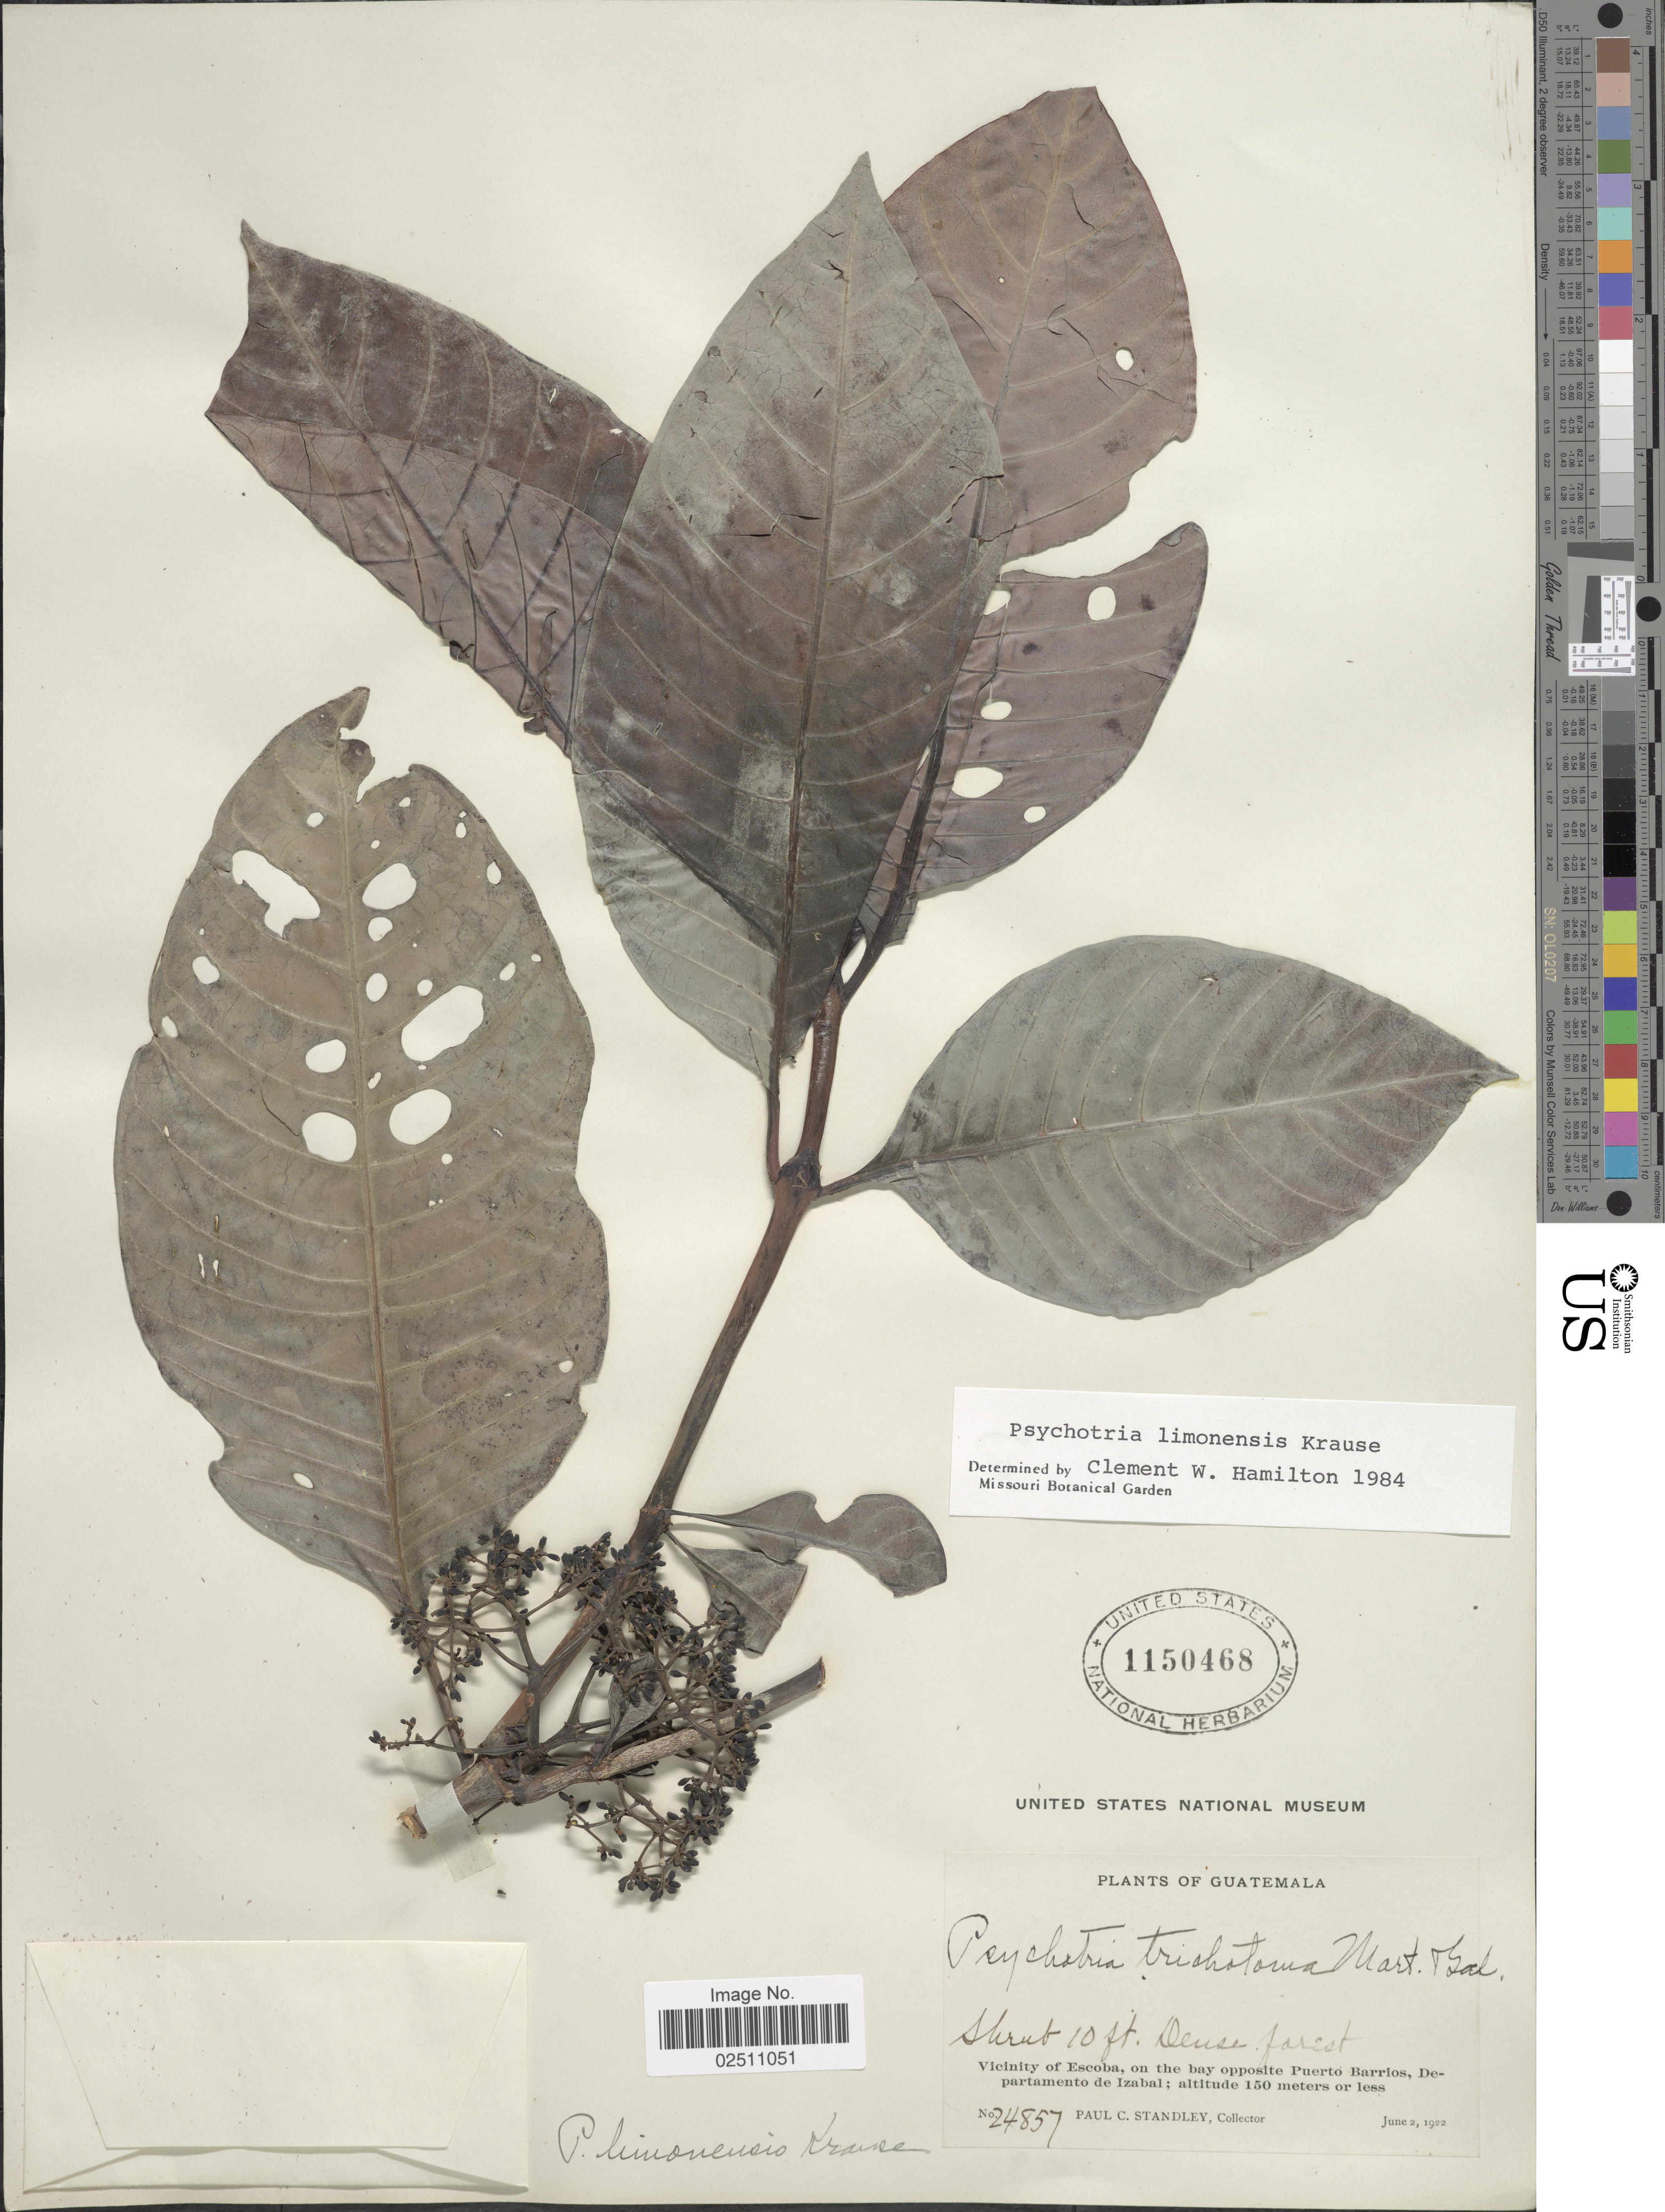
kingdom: Plantae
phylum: Tracheophyta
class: Magnoliopsida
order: Gentianales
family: Rubiaceae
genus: Psychotria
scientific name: Psychotria limonensis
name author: K. Krause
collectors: P. C. Standley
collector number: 24857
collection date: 1922-06-02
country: Guatemala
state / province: Izabal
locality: Vicinity of Escoba, on the bay opposite Puerto Barrios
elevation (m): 150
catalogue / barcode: US 1150468